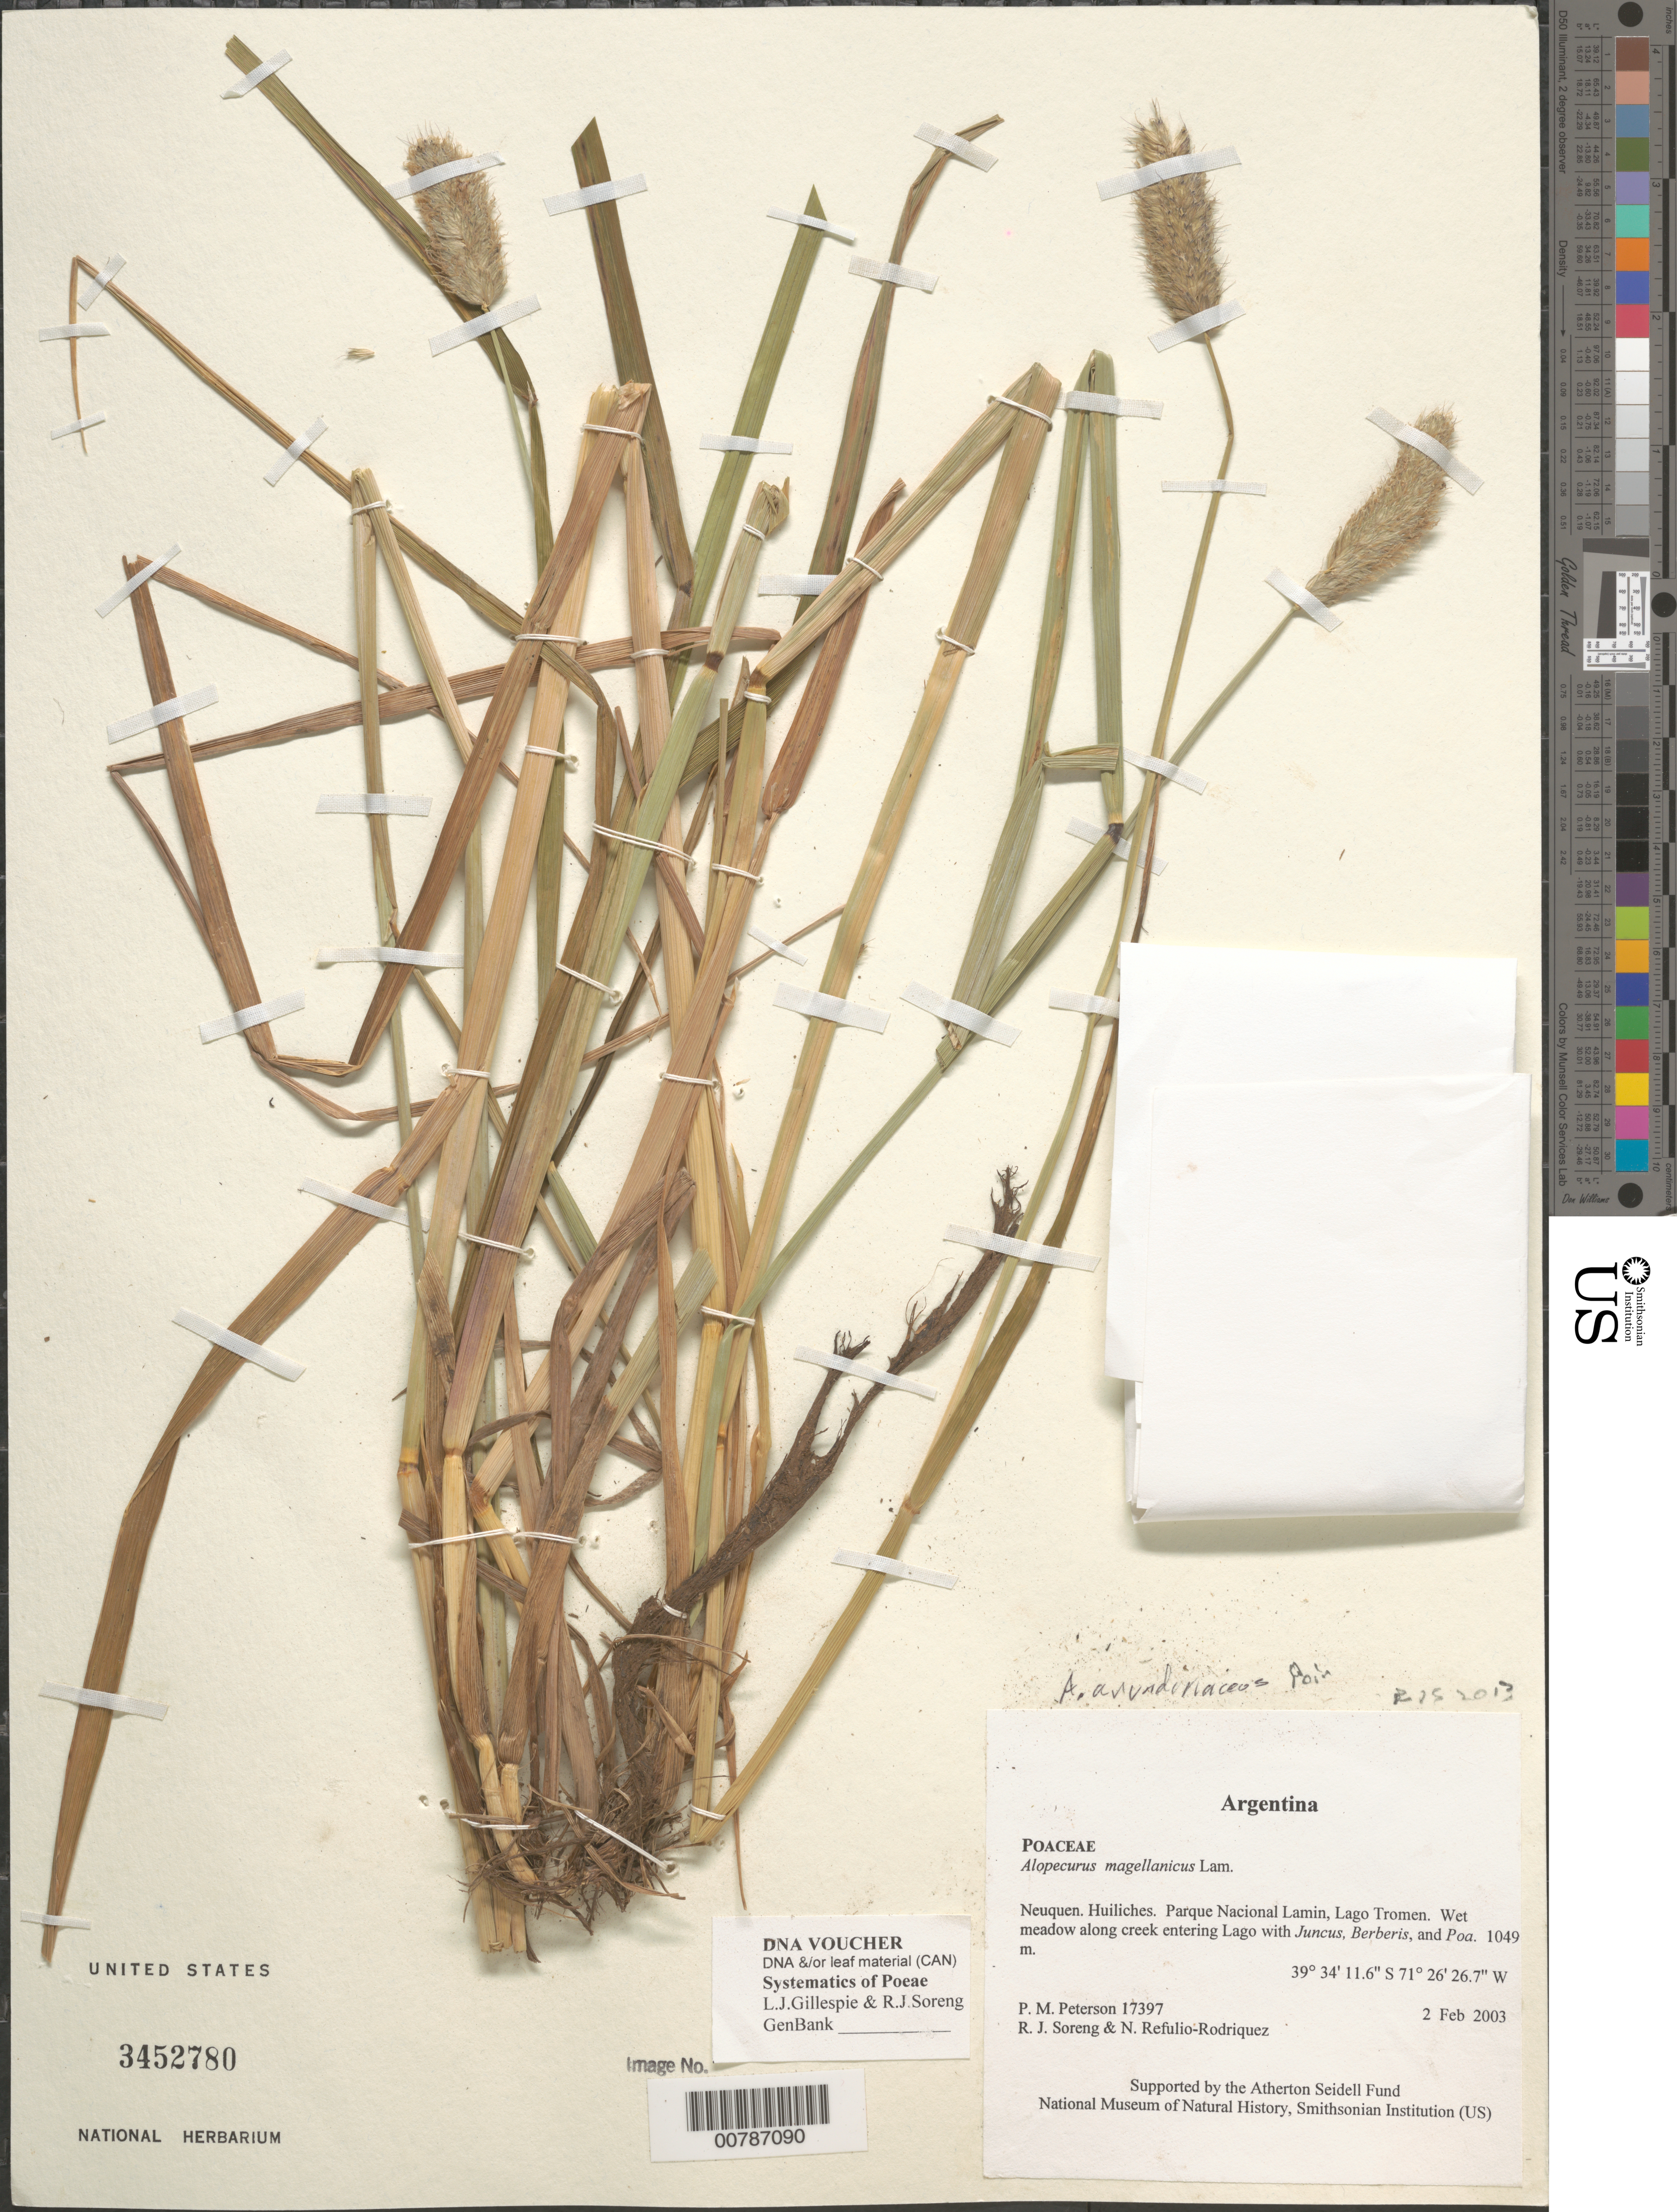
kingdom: Plantae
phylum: Tracheophyta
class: Liliopsida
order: Poales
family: Poaceae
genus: Alopecurus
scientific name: Alopecurus arundinaceus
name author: Poir.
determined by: Soreng, Robert J., Research Associate (BOT), Smithsonian Institution - National Museum of Natural History (UNITED STATES)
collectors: P. M. Peterson, R. J. Soreng & N. Refulio-Rodríguez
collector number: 17397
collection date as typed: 02 Feb 2003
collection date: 2003-02-02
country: Argentina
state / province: Neuquen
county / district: Huiliches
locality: Parque Nacional Lamin, Lago Tromen. Wet meadow along creek entering Lago with Juncus, Berberis, and Poa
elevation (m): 1049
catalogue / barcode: US 3452780